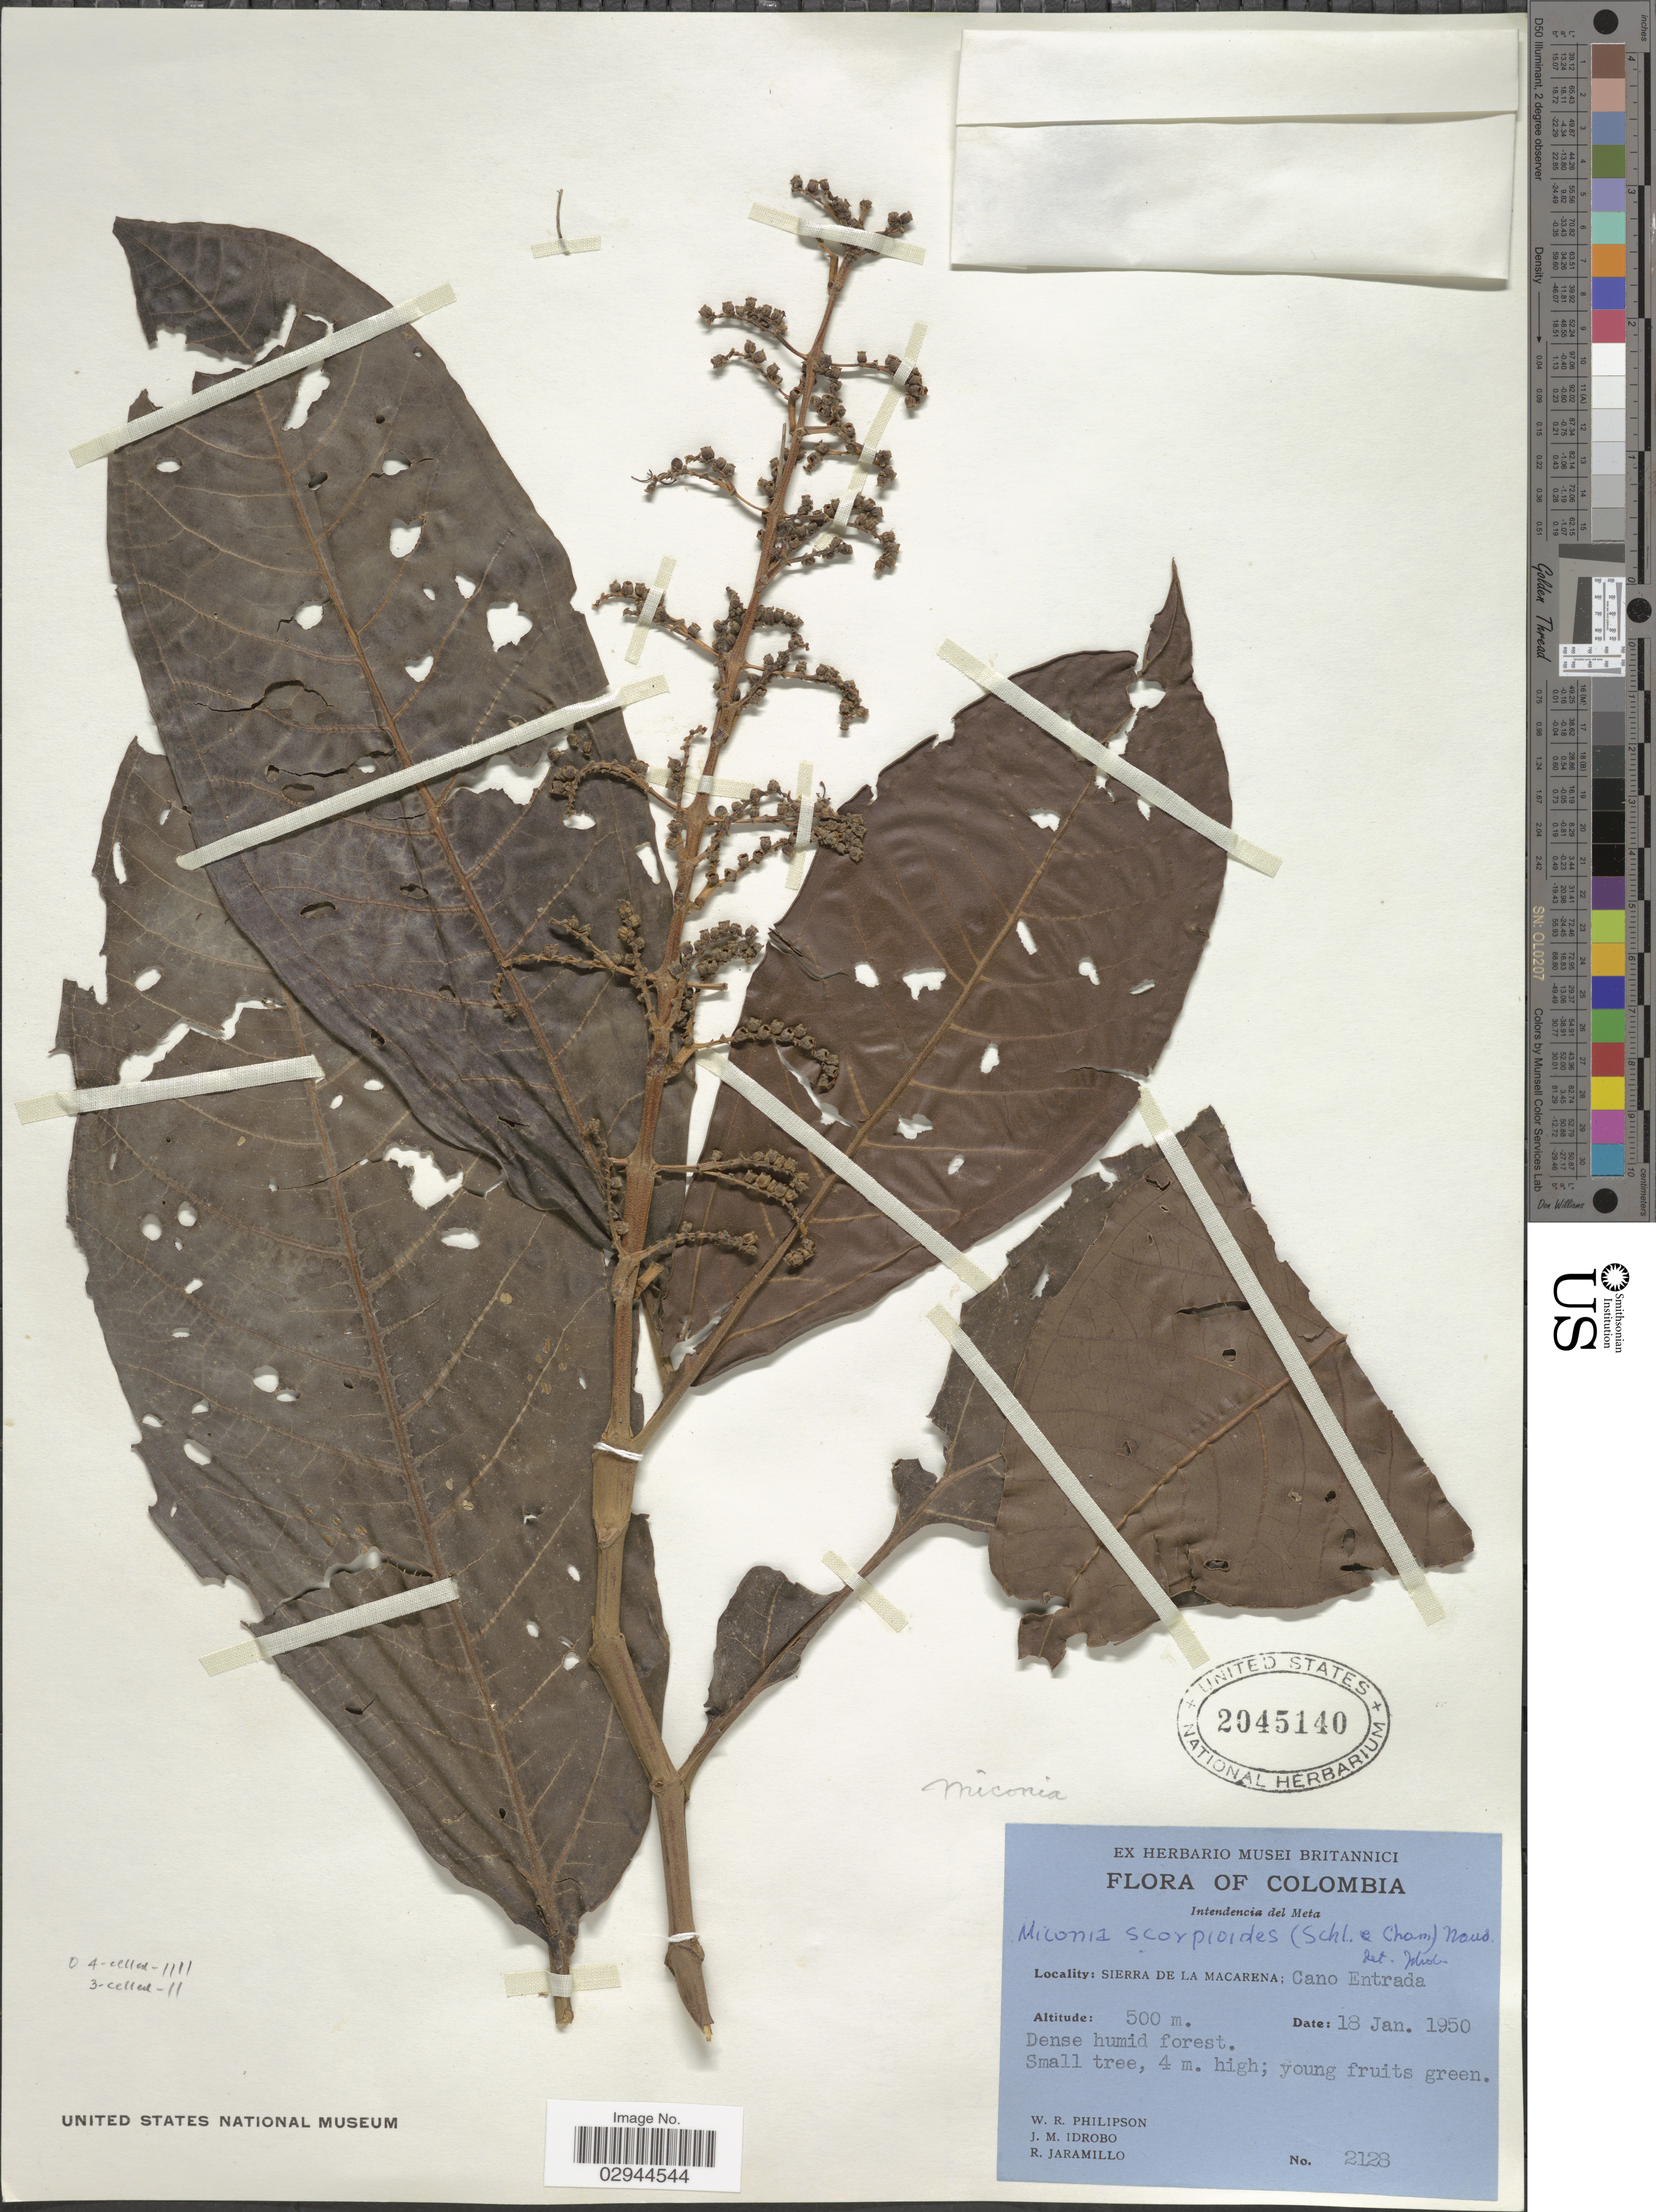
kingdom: Plantae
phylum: Tracheophyta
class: Magnoliopsida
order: Myrtales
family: Melastomataceae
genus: Miconia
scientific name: Miconia trinervia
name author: (Sw.) D. Don ex Loudon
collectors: W. R. Philipson, J. M. Idrobo & R. Jaramillo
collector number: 2128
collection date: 1950-01-18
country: Colombia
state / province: Meta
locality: Intendencia del Meta, Sierra de La Macarena, Cano Entrada.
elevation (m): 500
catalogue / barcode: US 2045140